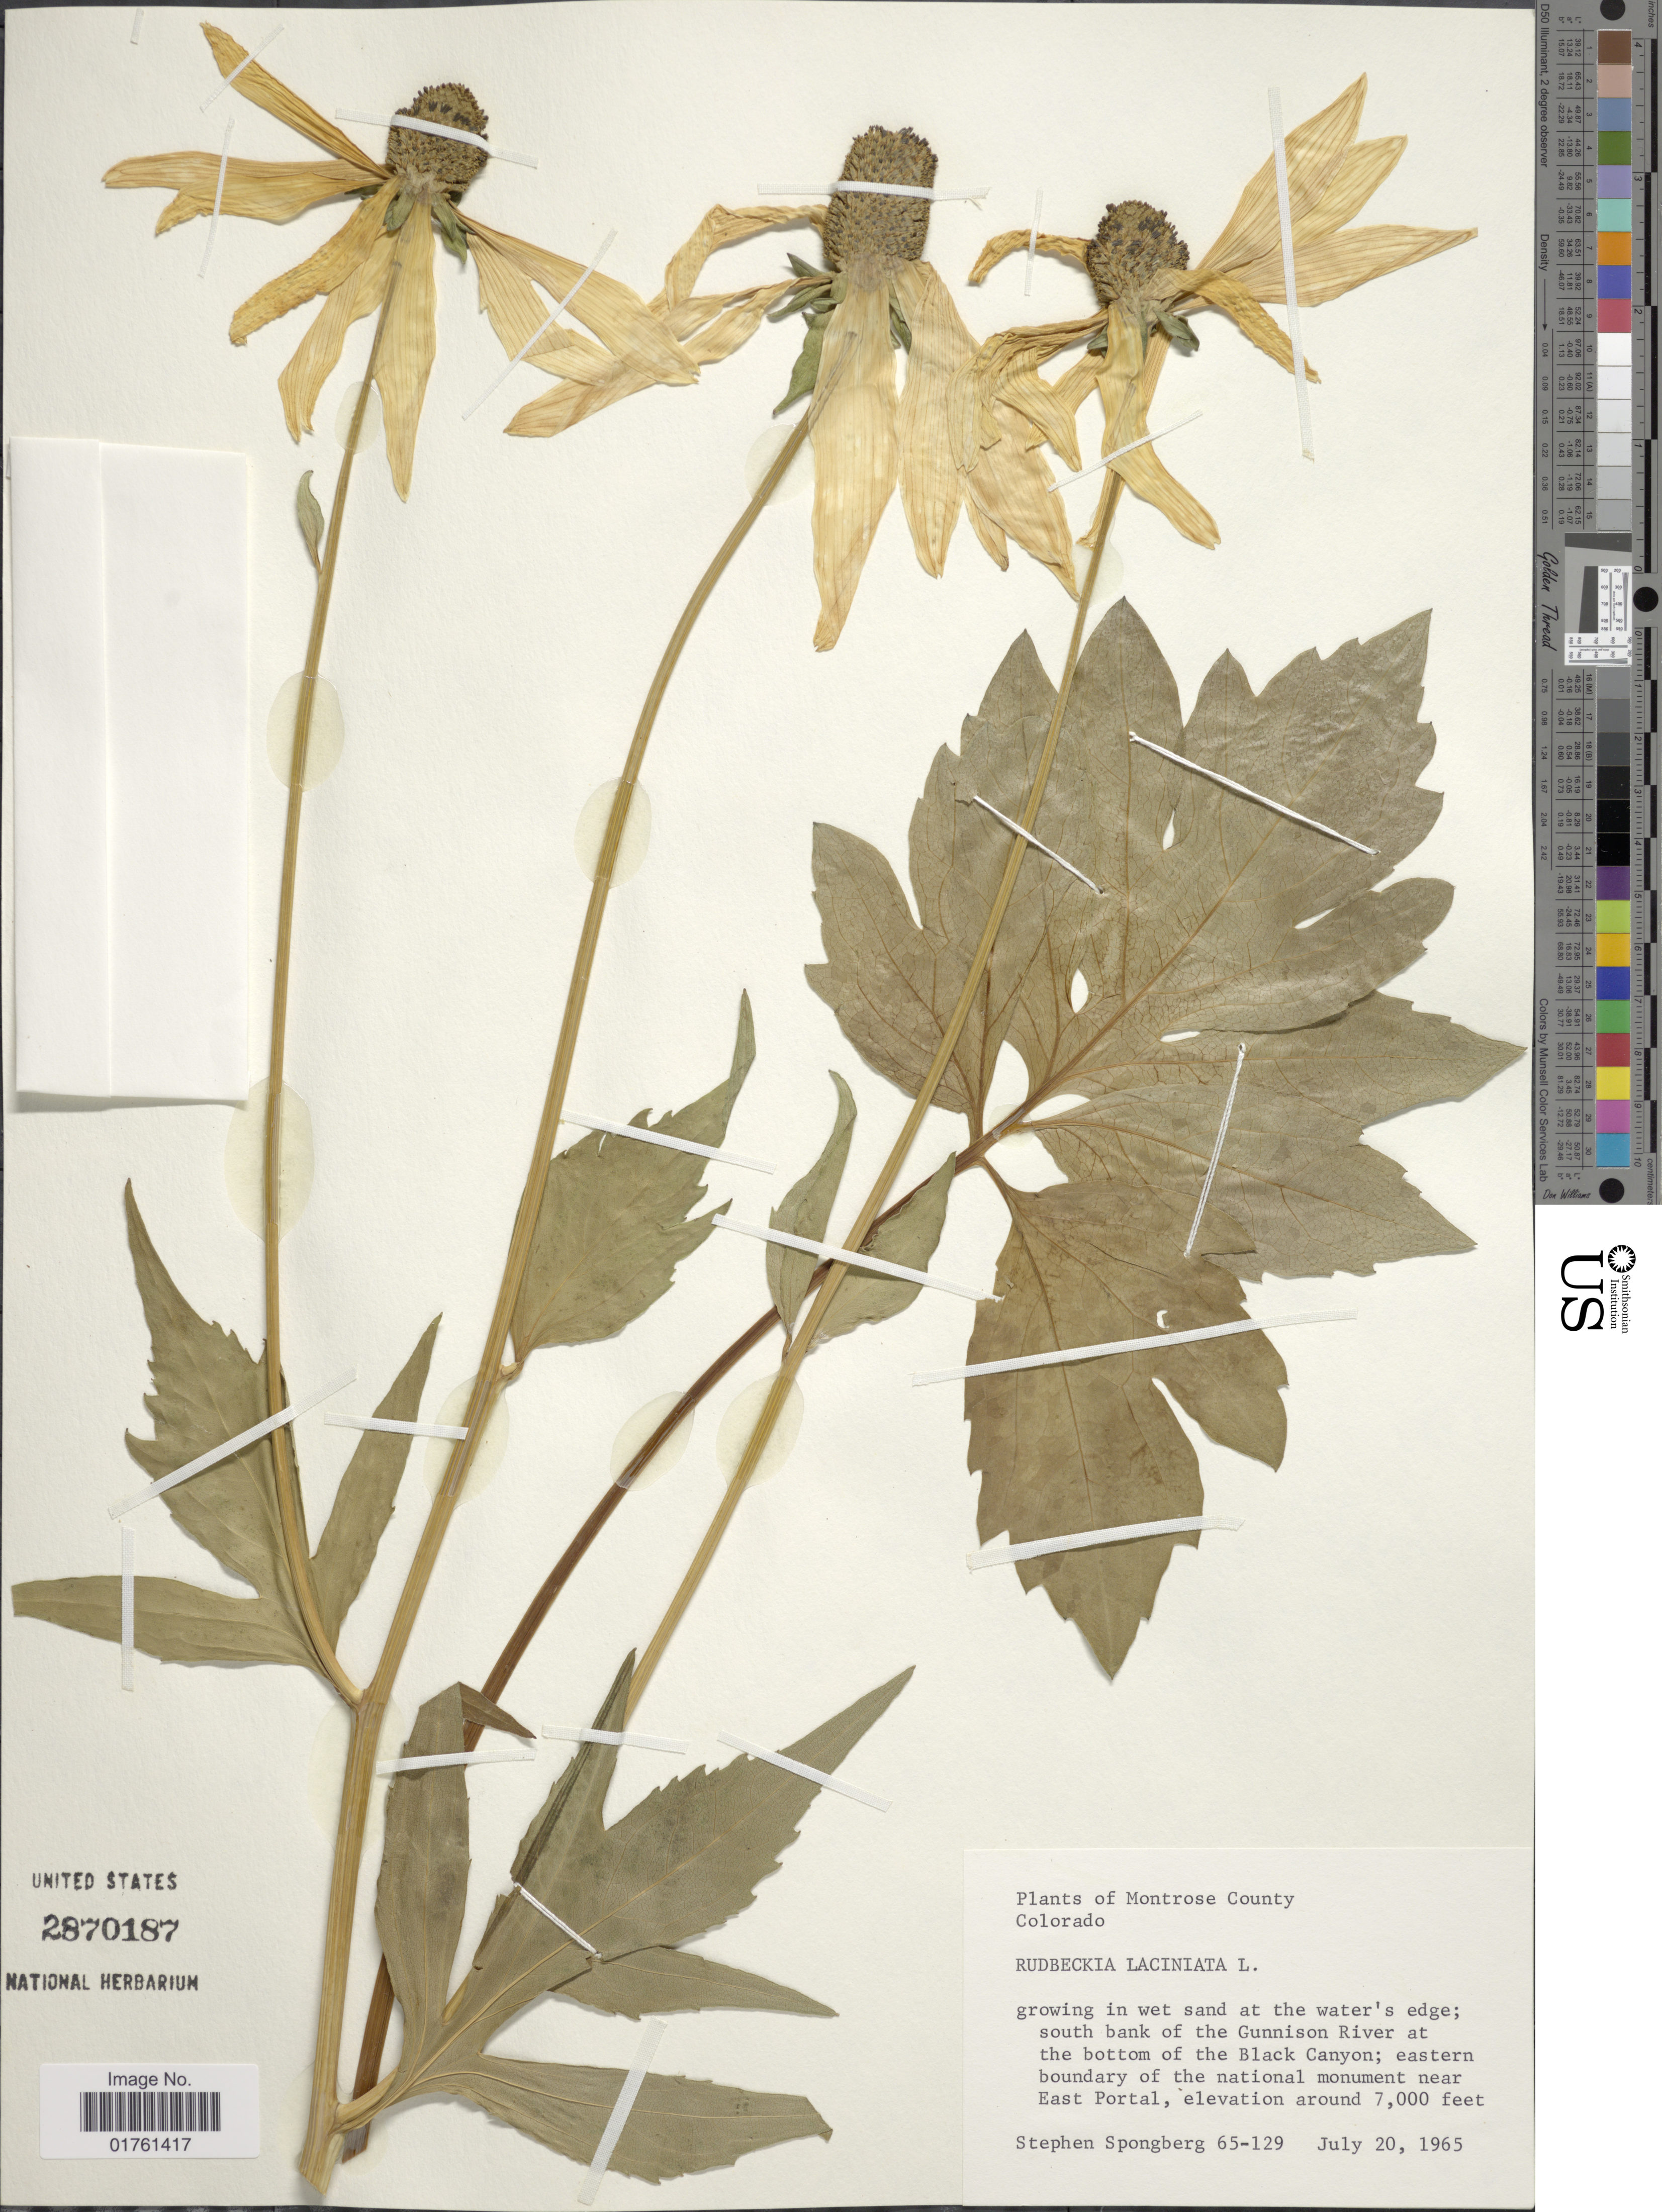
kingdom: Plantae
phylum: Tracheophyta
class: Magnoliopsida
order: Asterales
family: Asteraceae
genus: Rudbeckia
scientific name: Rudbeckia laciniata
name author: L.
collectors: S. A.Spongberg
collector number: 65-129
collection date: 1965-07-20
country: United States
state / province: Colorado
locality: Montrose County, growing in wet sand at the water's edge; south bank of the Gunnison River at the bottom of the Black Canyon; eastern boundary of the national monument near East Portal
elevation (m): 2134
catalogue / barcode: US 2870187